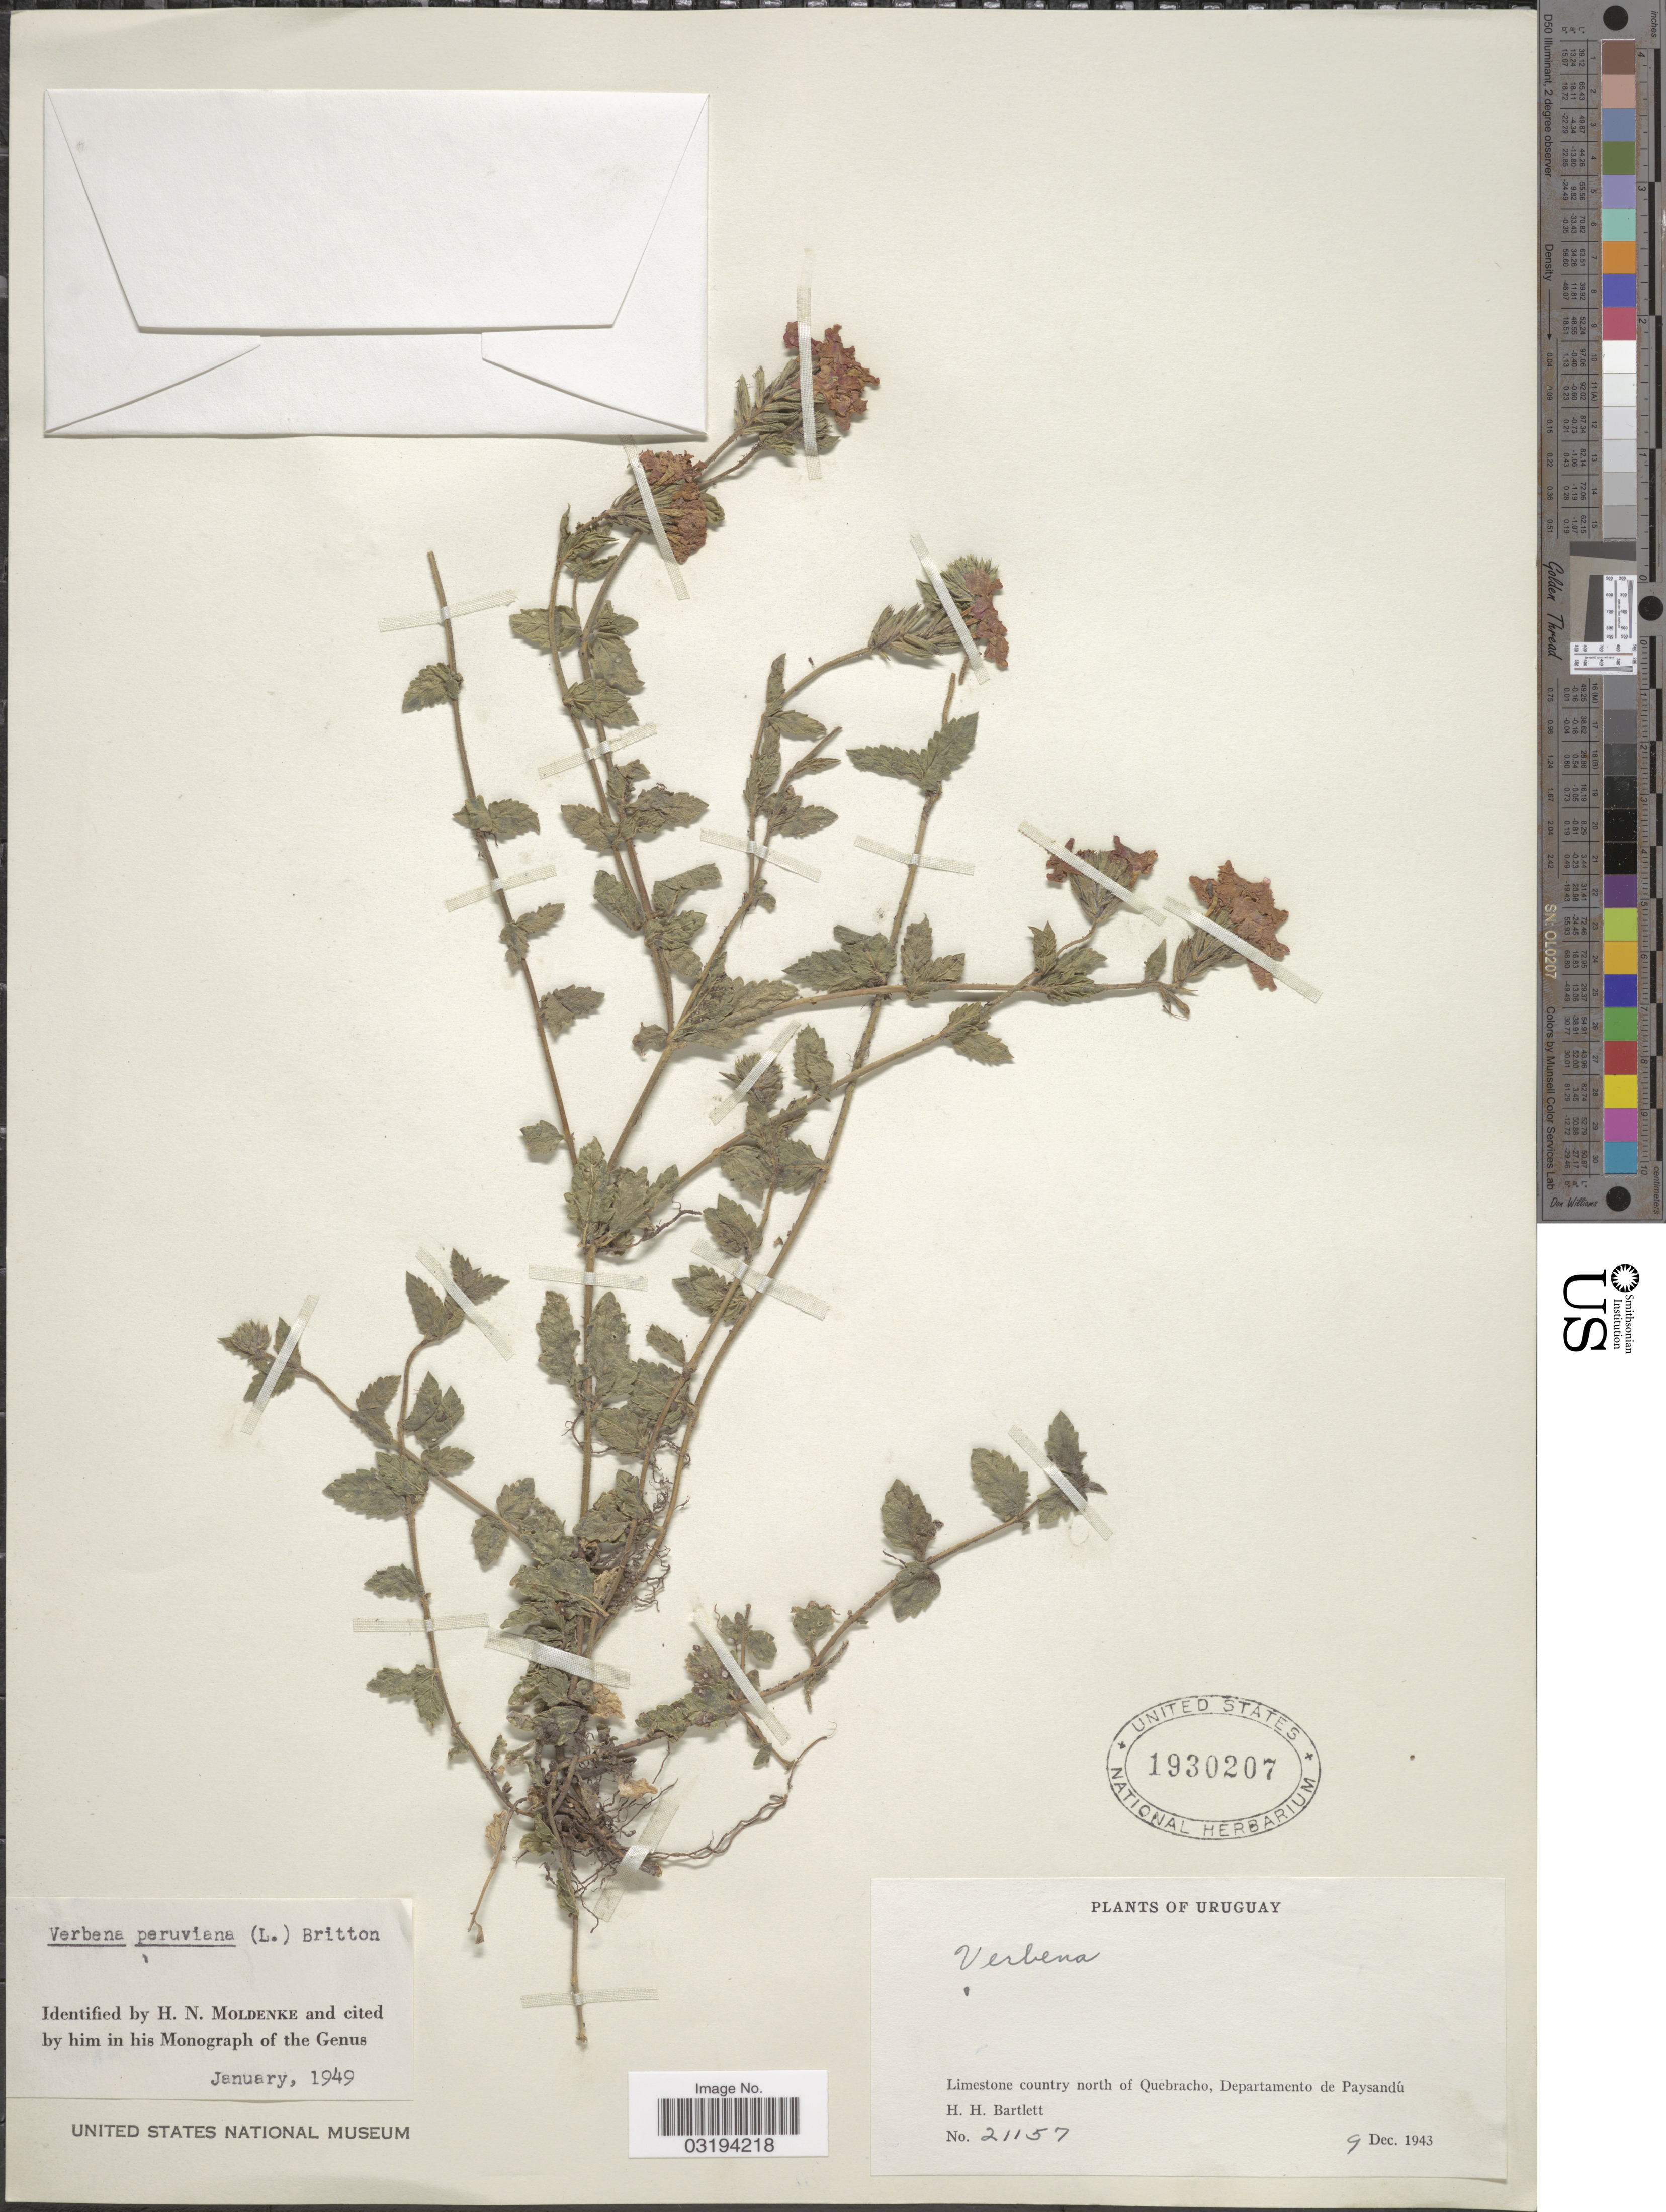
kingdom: Plantae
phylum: Tracheophyta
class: Magnoliopsida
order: Lamiales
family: Verbenaceae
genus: Verbena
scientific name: Verbena peruviana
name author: (L.) Britton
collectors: H. H. Bartlett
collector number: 21157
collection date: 1943-12-09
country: Uruguay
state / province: Paysandu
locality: Limestone country north of Quebracho, Departamento de Paysandú.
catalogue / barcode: US 1930207